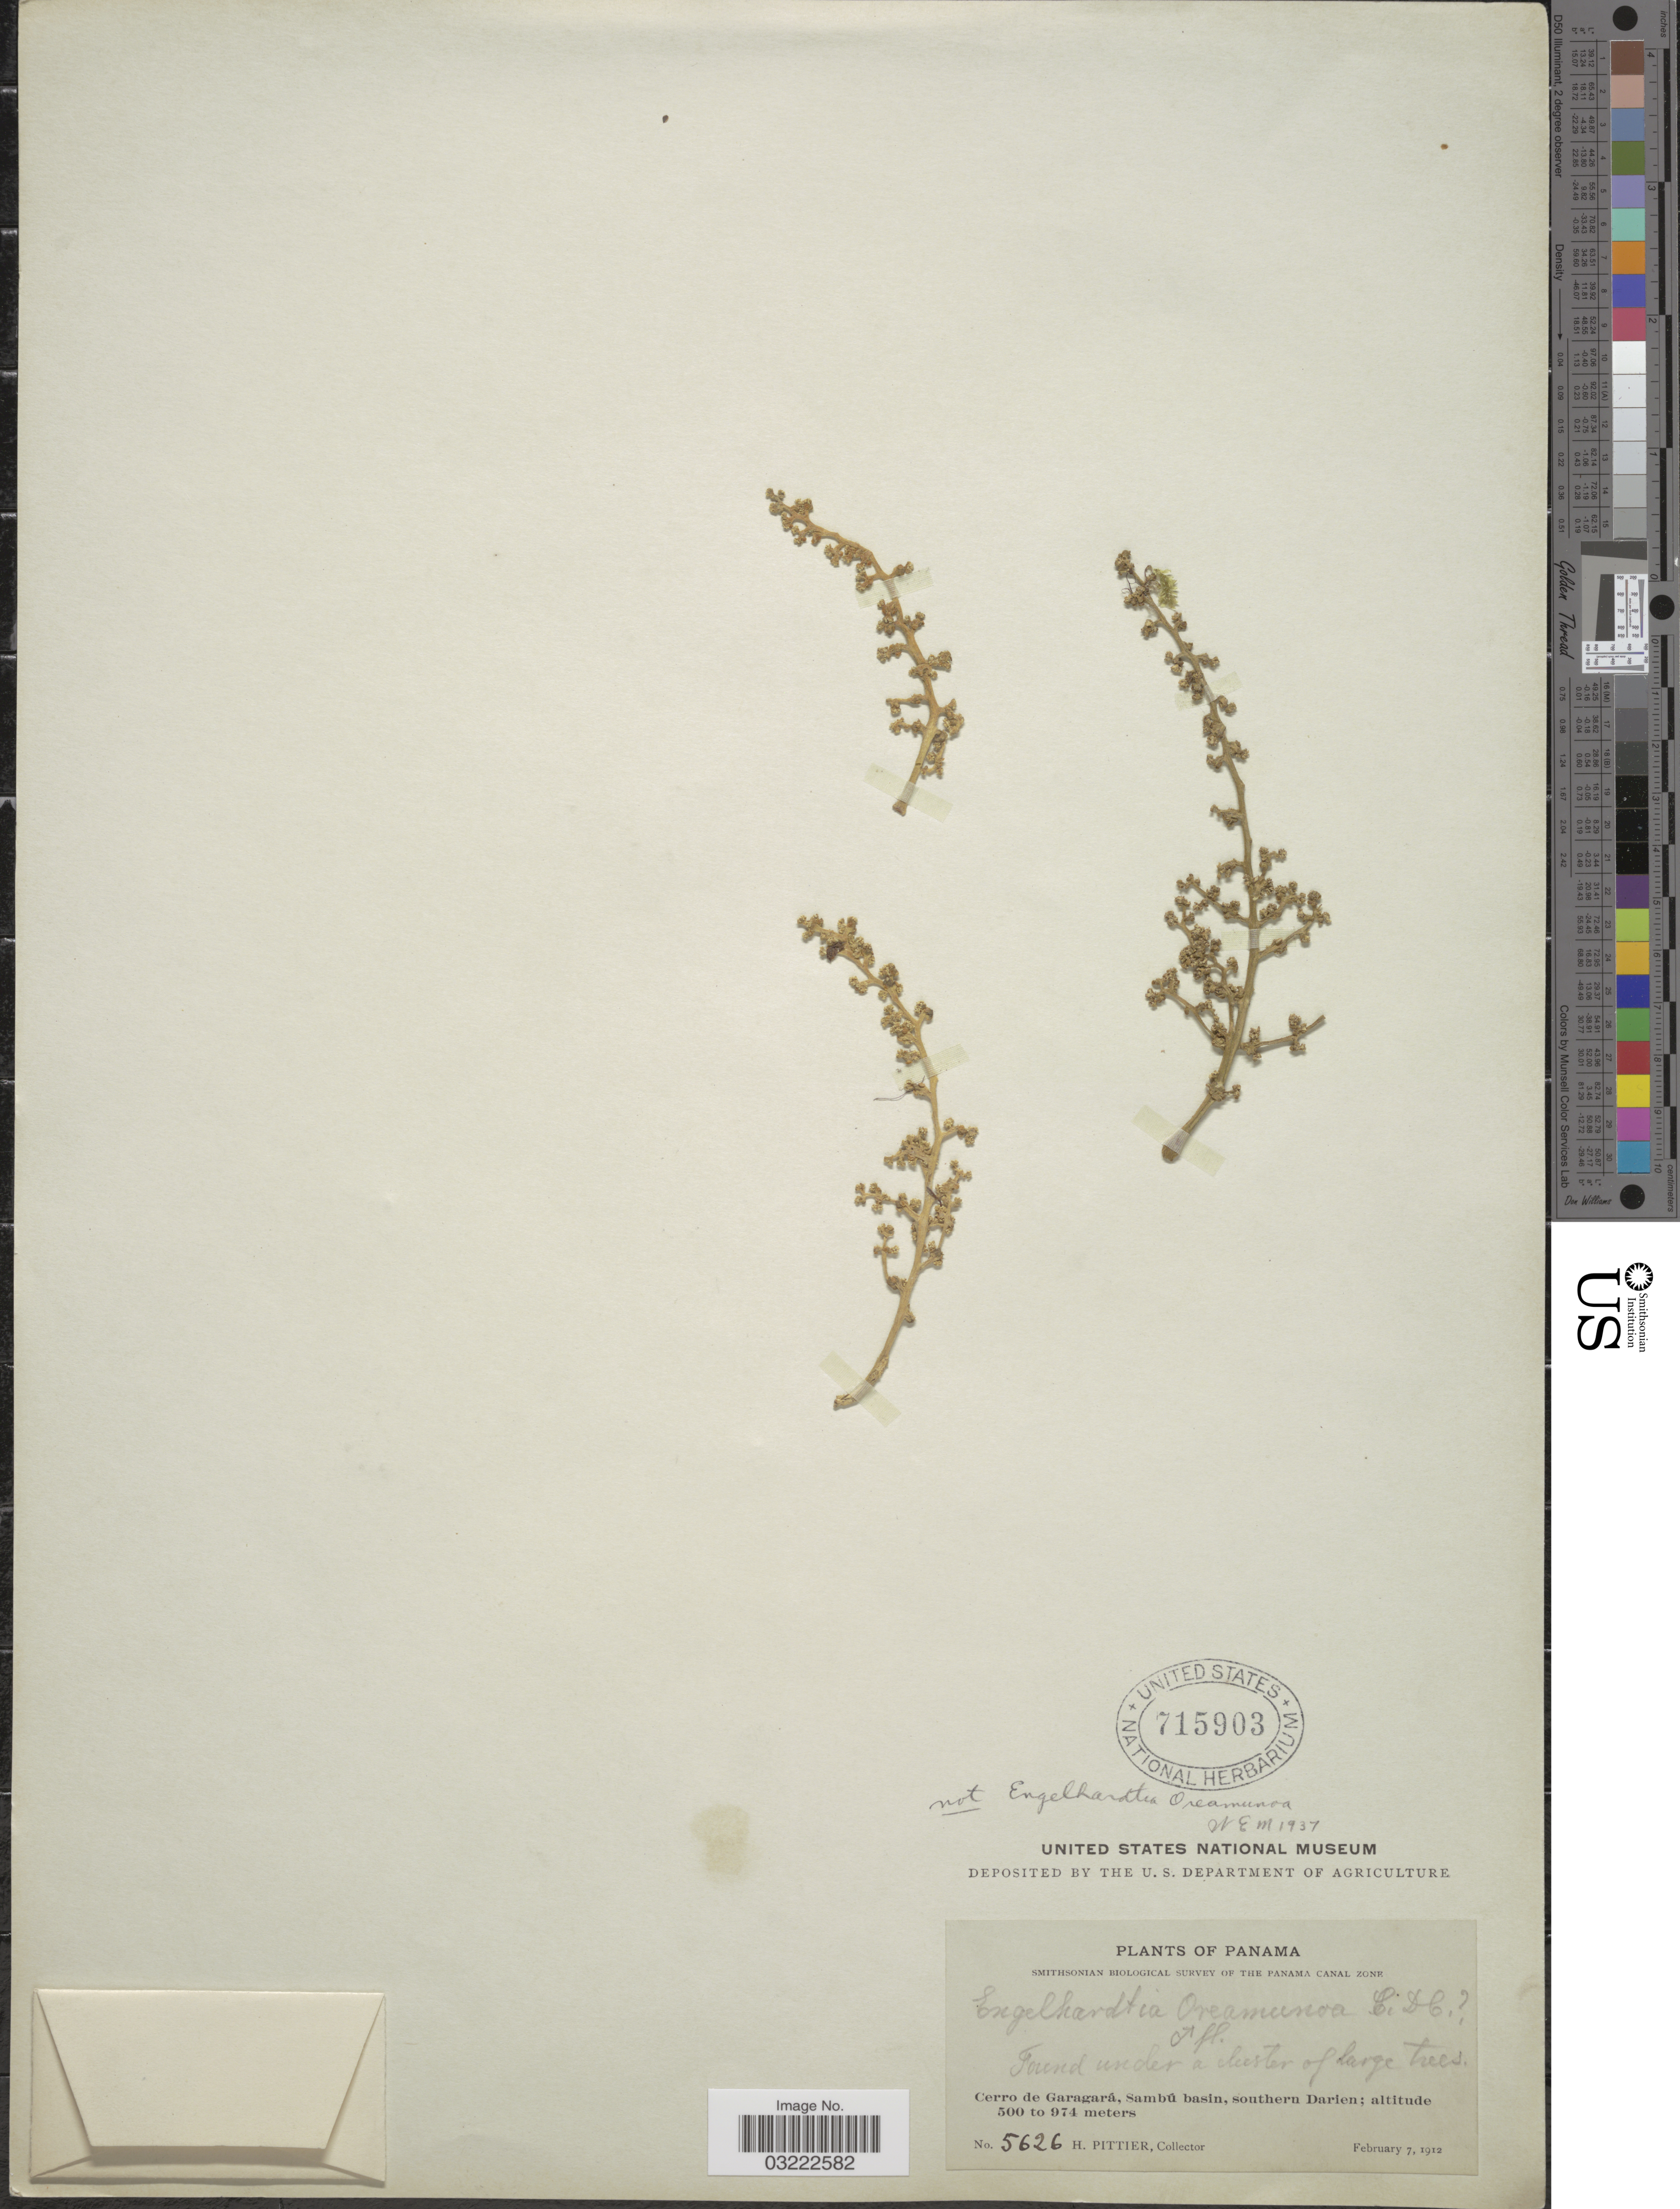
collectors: H. F. Pittier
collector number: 5626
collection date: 1912-02-07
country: Panama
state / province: Darién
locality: Canal Zone, Cerro de Garagará, Sambú basin, southern Darien.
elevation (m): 500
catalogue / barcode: US 715903